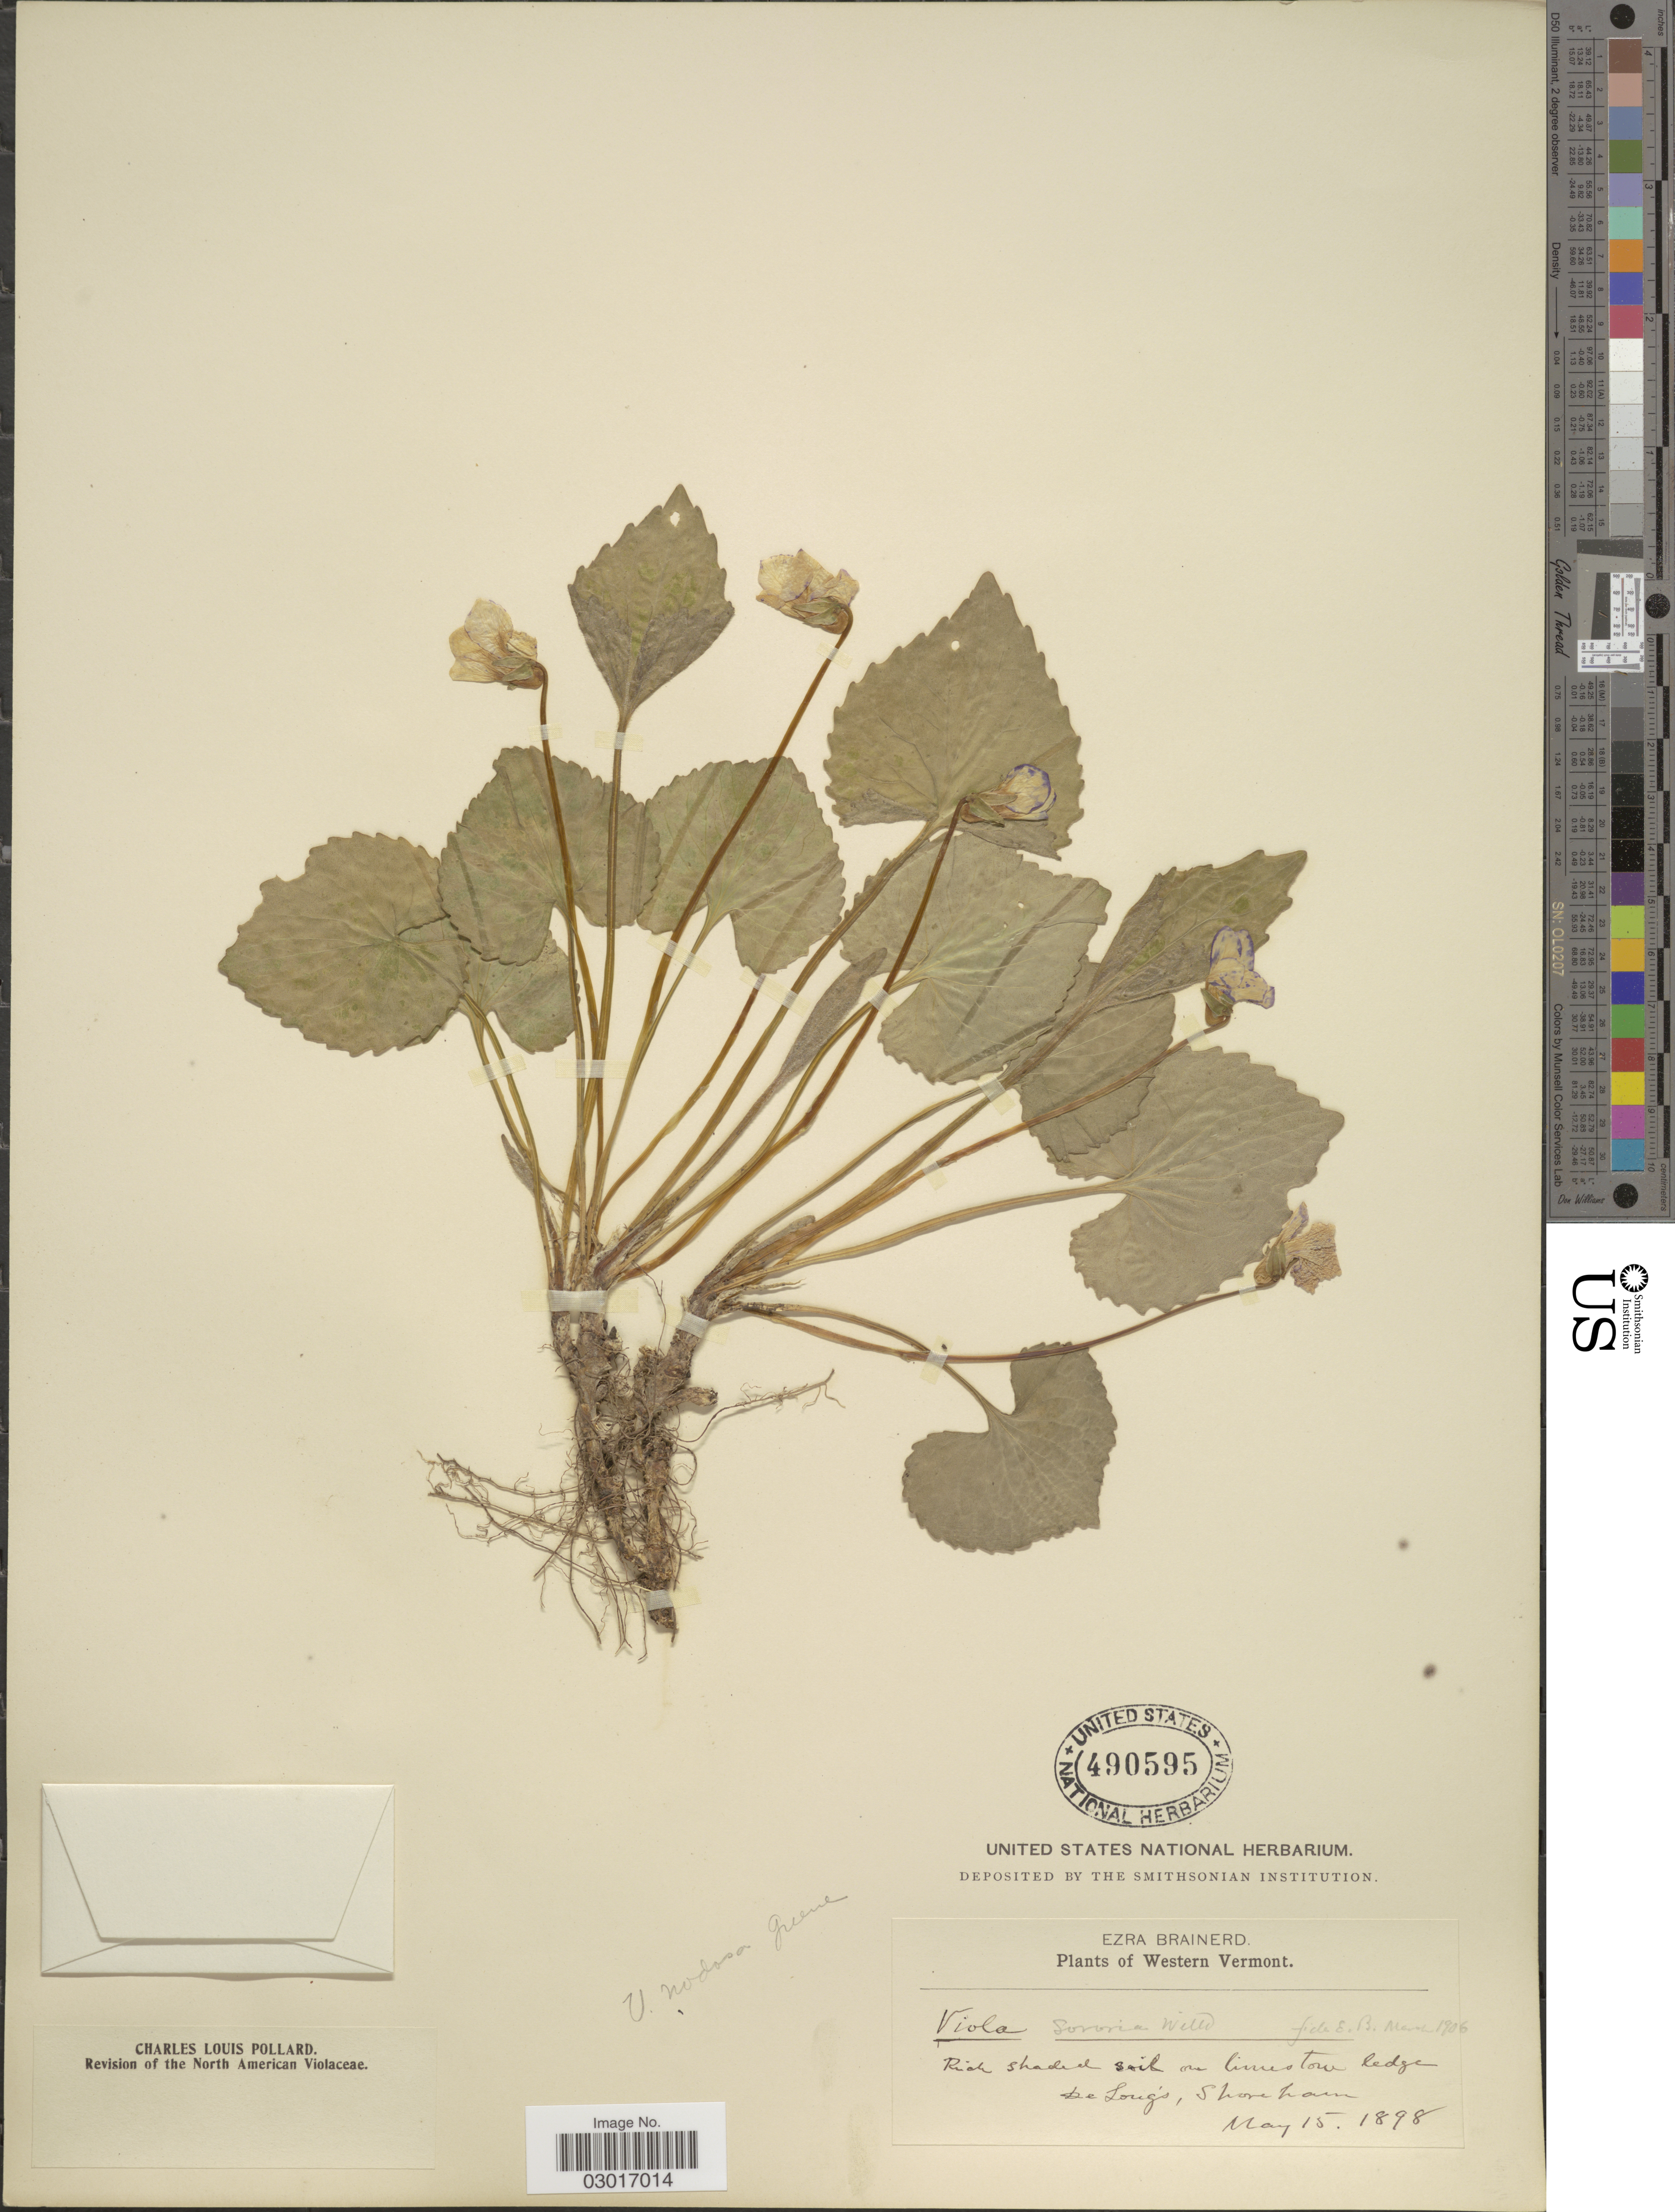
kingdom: Plantae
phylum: Tracheophyta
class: Magnoliopsida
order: Malpighiales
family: Violaceae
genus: Viola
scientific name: Viola sororia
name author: Willd.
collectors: E. Brainerd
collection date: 1898-05-15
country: United States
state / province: Vermont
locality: Western Vermont. De Long's, Shoreham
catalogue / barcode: US 490595